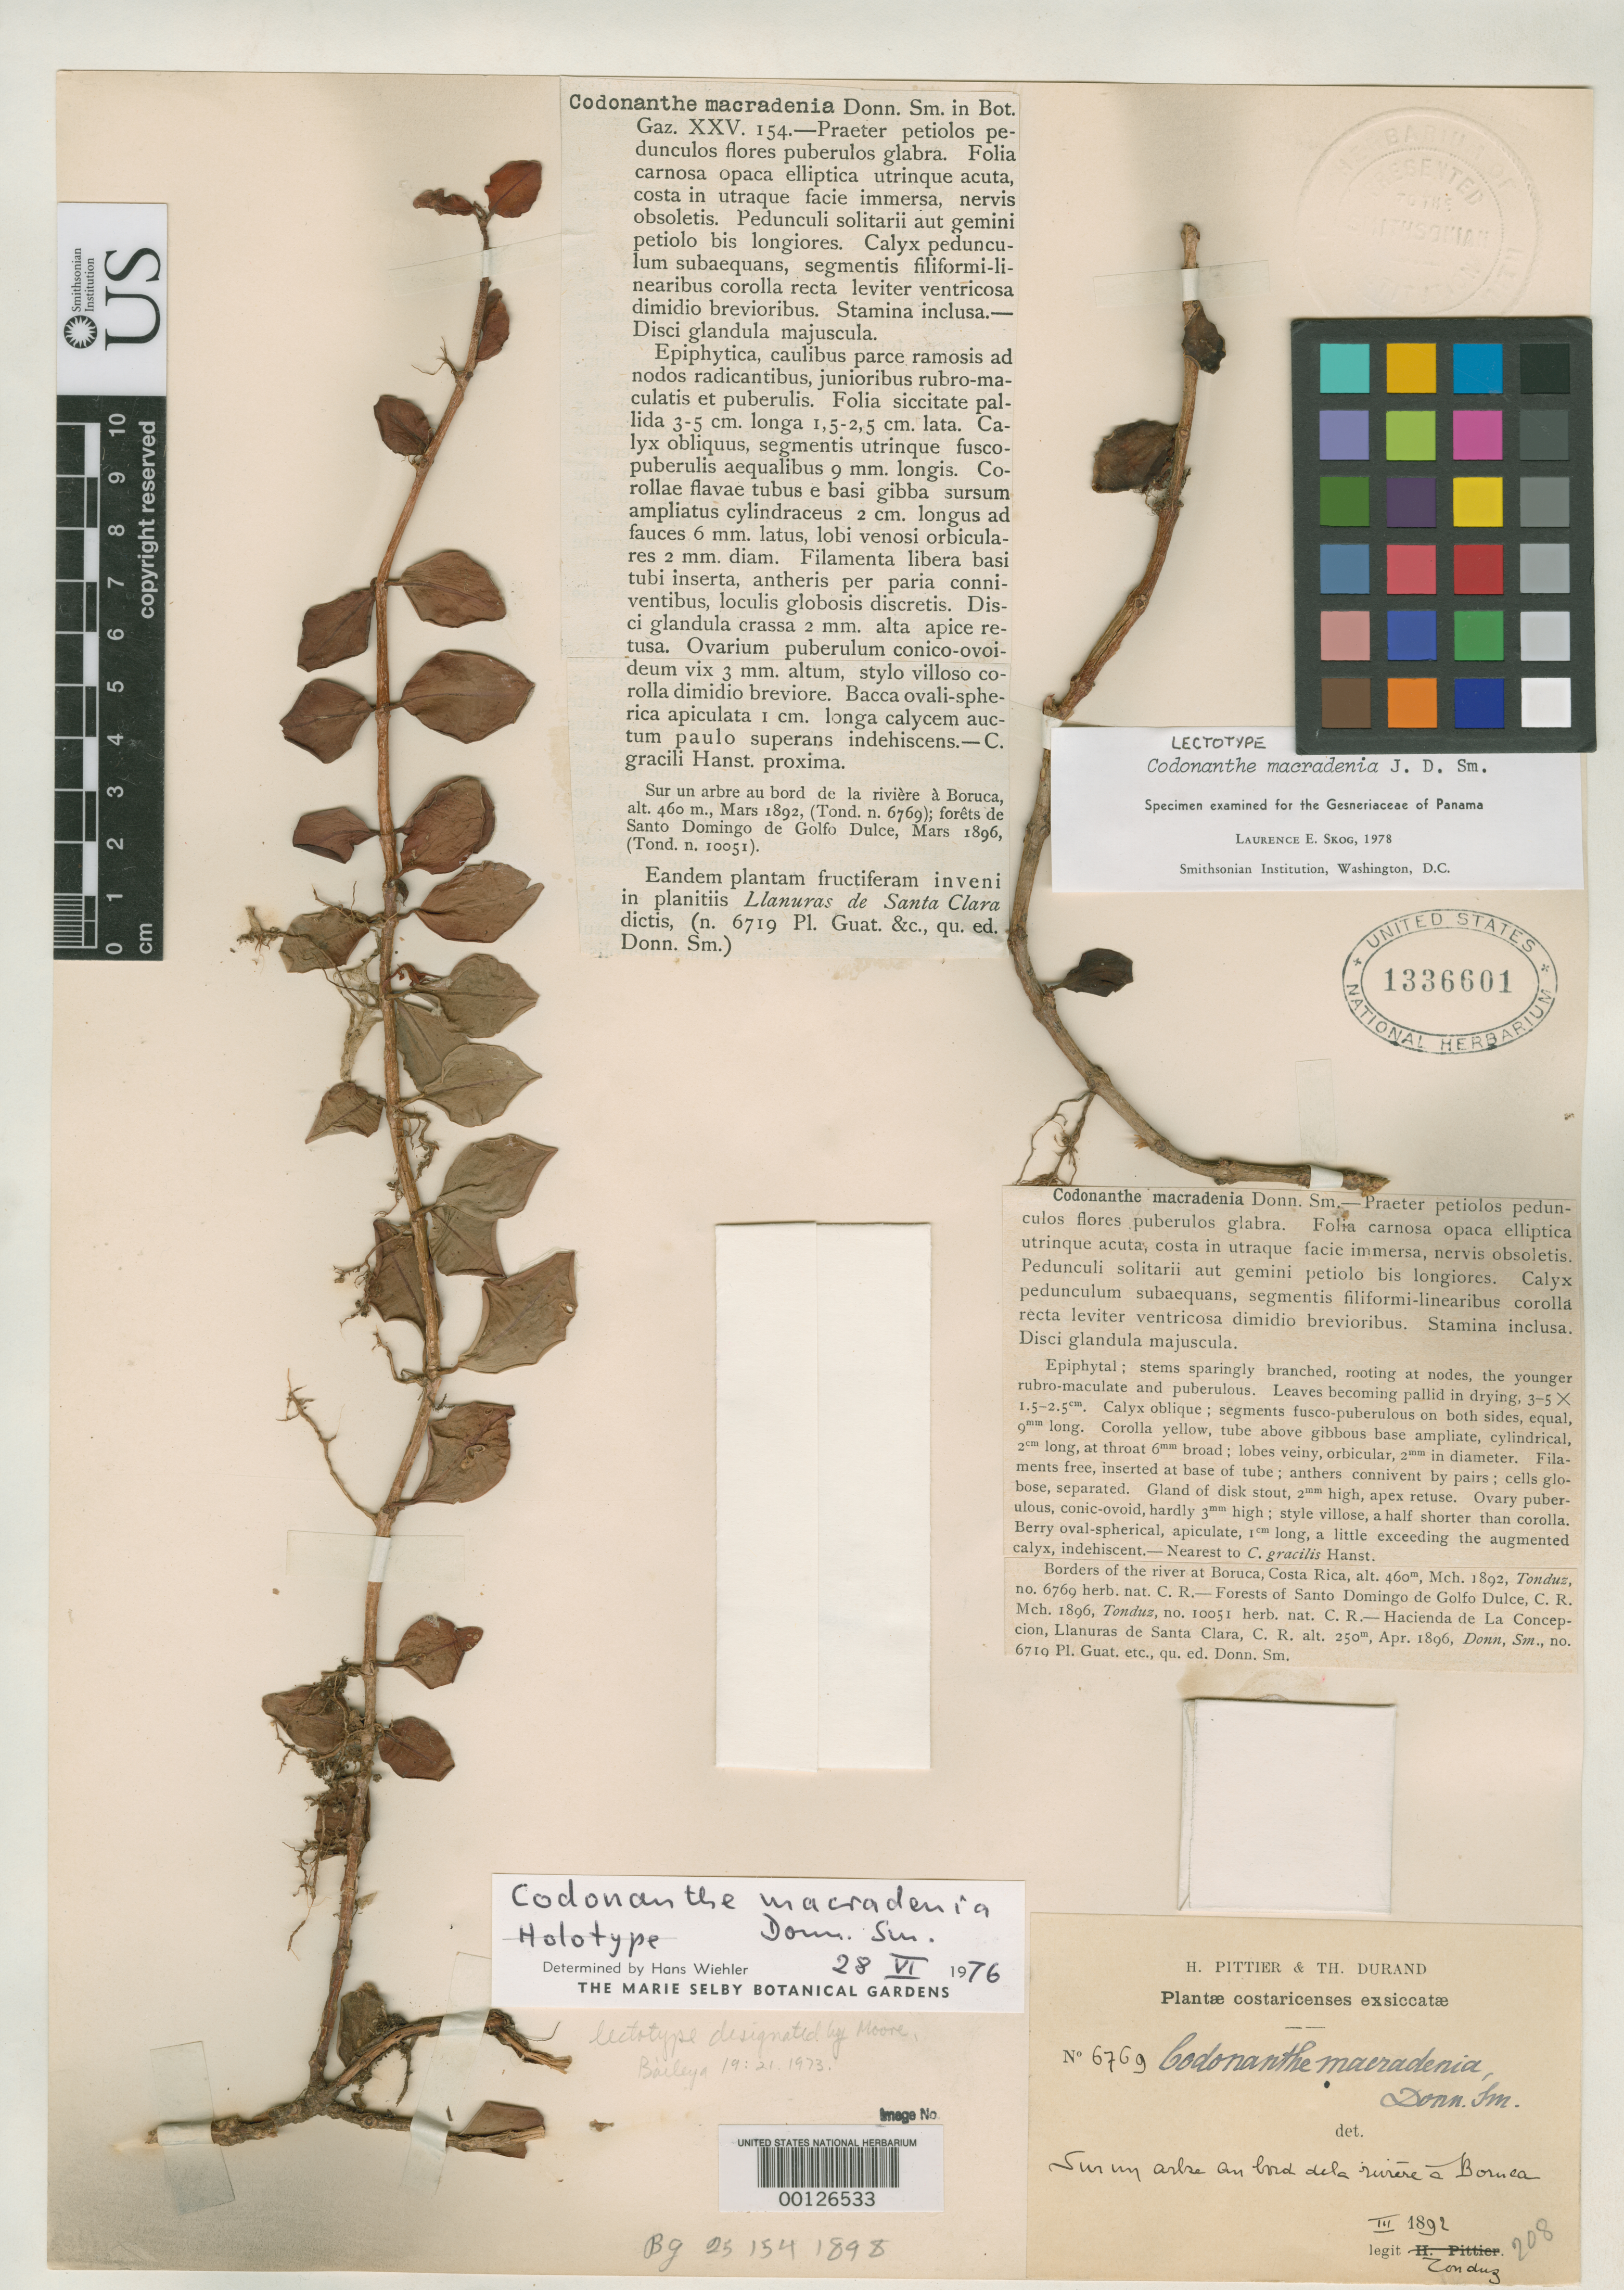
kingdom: Plantae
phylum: Tracheophyta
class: Magnoliopsida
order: Lamiales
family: Gesneriaceae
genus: Codonanthe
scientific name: Codonanthe macradenia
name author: Donn. Sm.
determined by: Skog, Laurence E.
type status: Lectotype; Syntype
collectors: A. Tonduz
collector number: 6769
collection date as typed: Mar 1892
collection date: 1892-03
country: Costa Rica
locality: Au bord de la rivière à Boruca.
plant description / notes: Specimen ex John Donnell Smith herbarium.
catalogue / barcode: US 1336601